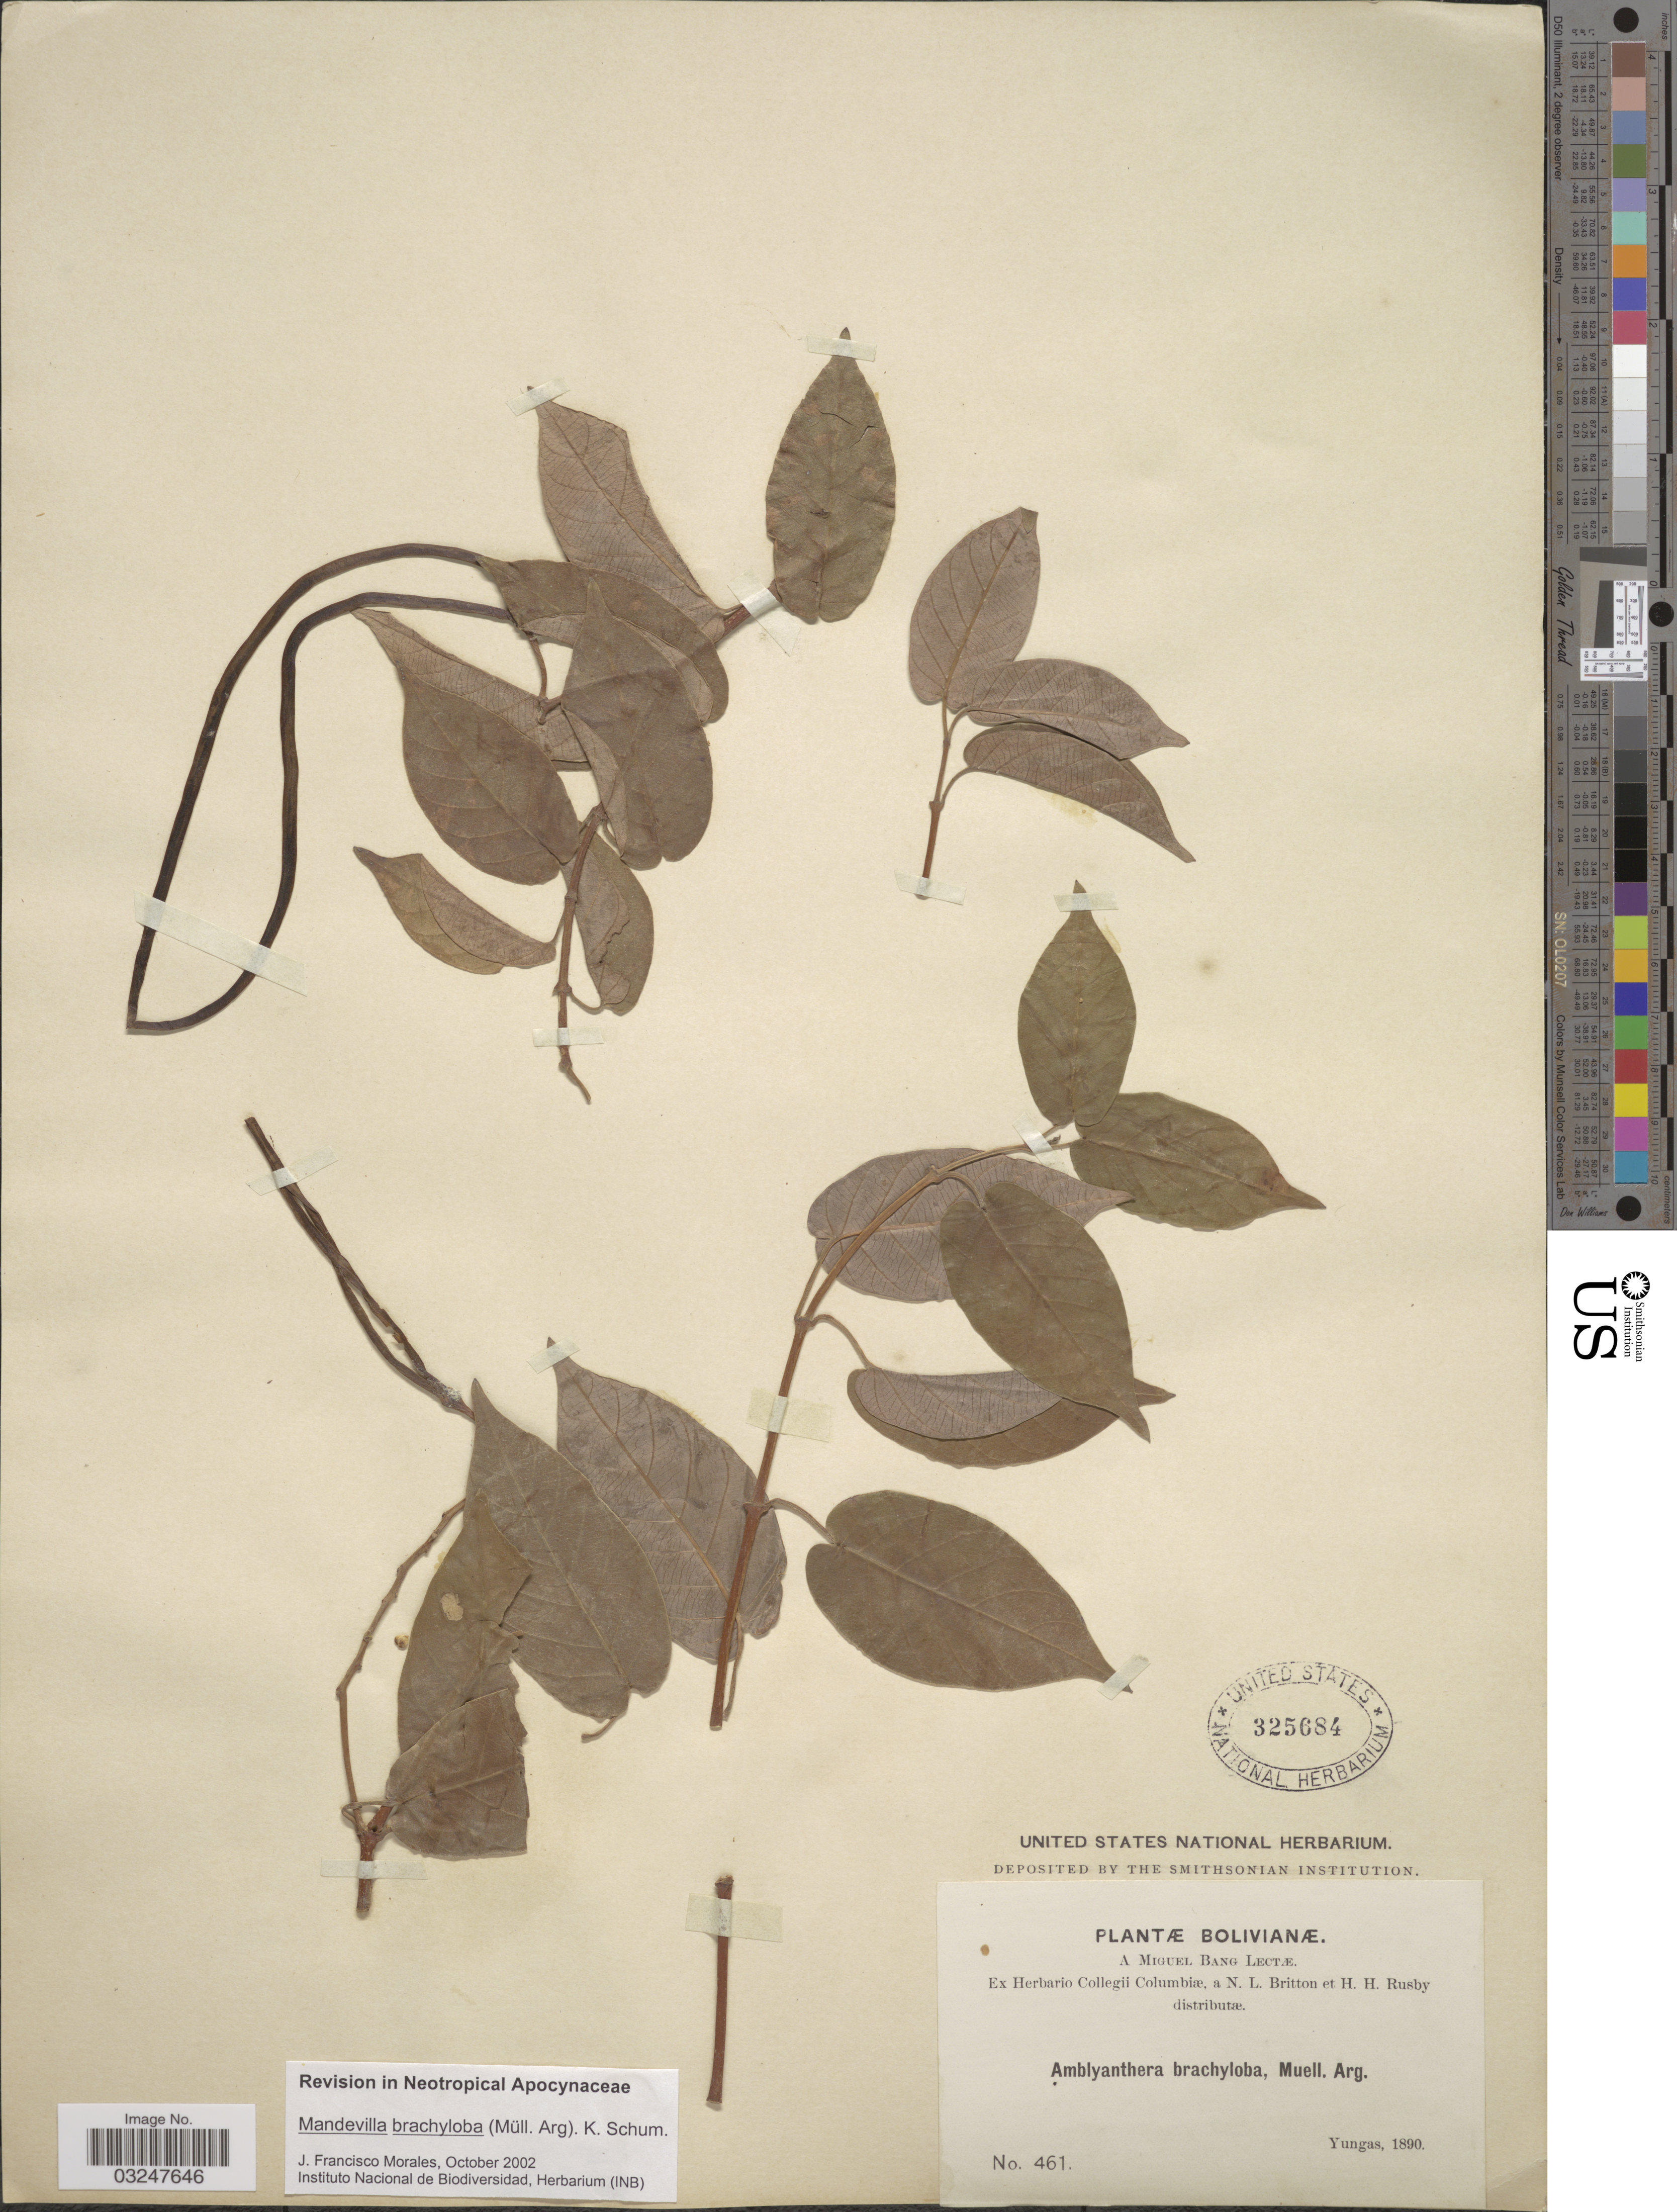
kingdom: Plantae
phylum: Tracheophyta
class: Magnoliopsida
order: Gentianales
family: Apocynaceae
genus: Mandevilla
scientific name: Mandevilla brachyloba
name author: K. Schum.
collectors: M. Bang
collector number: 461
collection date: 1890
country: Bolivia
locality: Yungas.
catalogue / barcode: US 325684